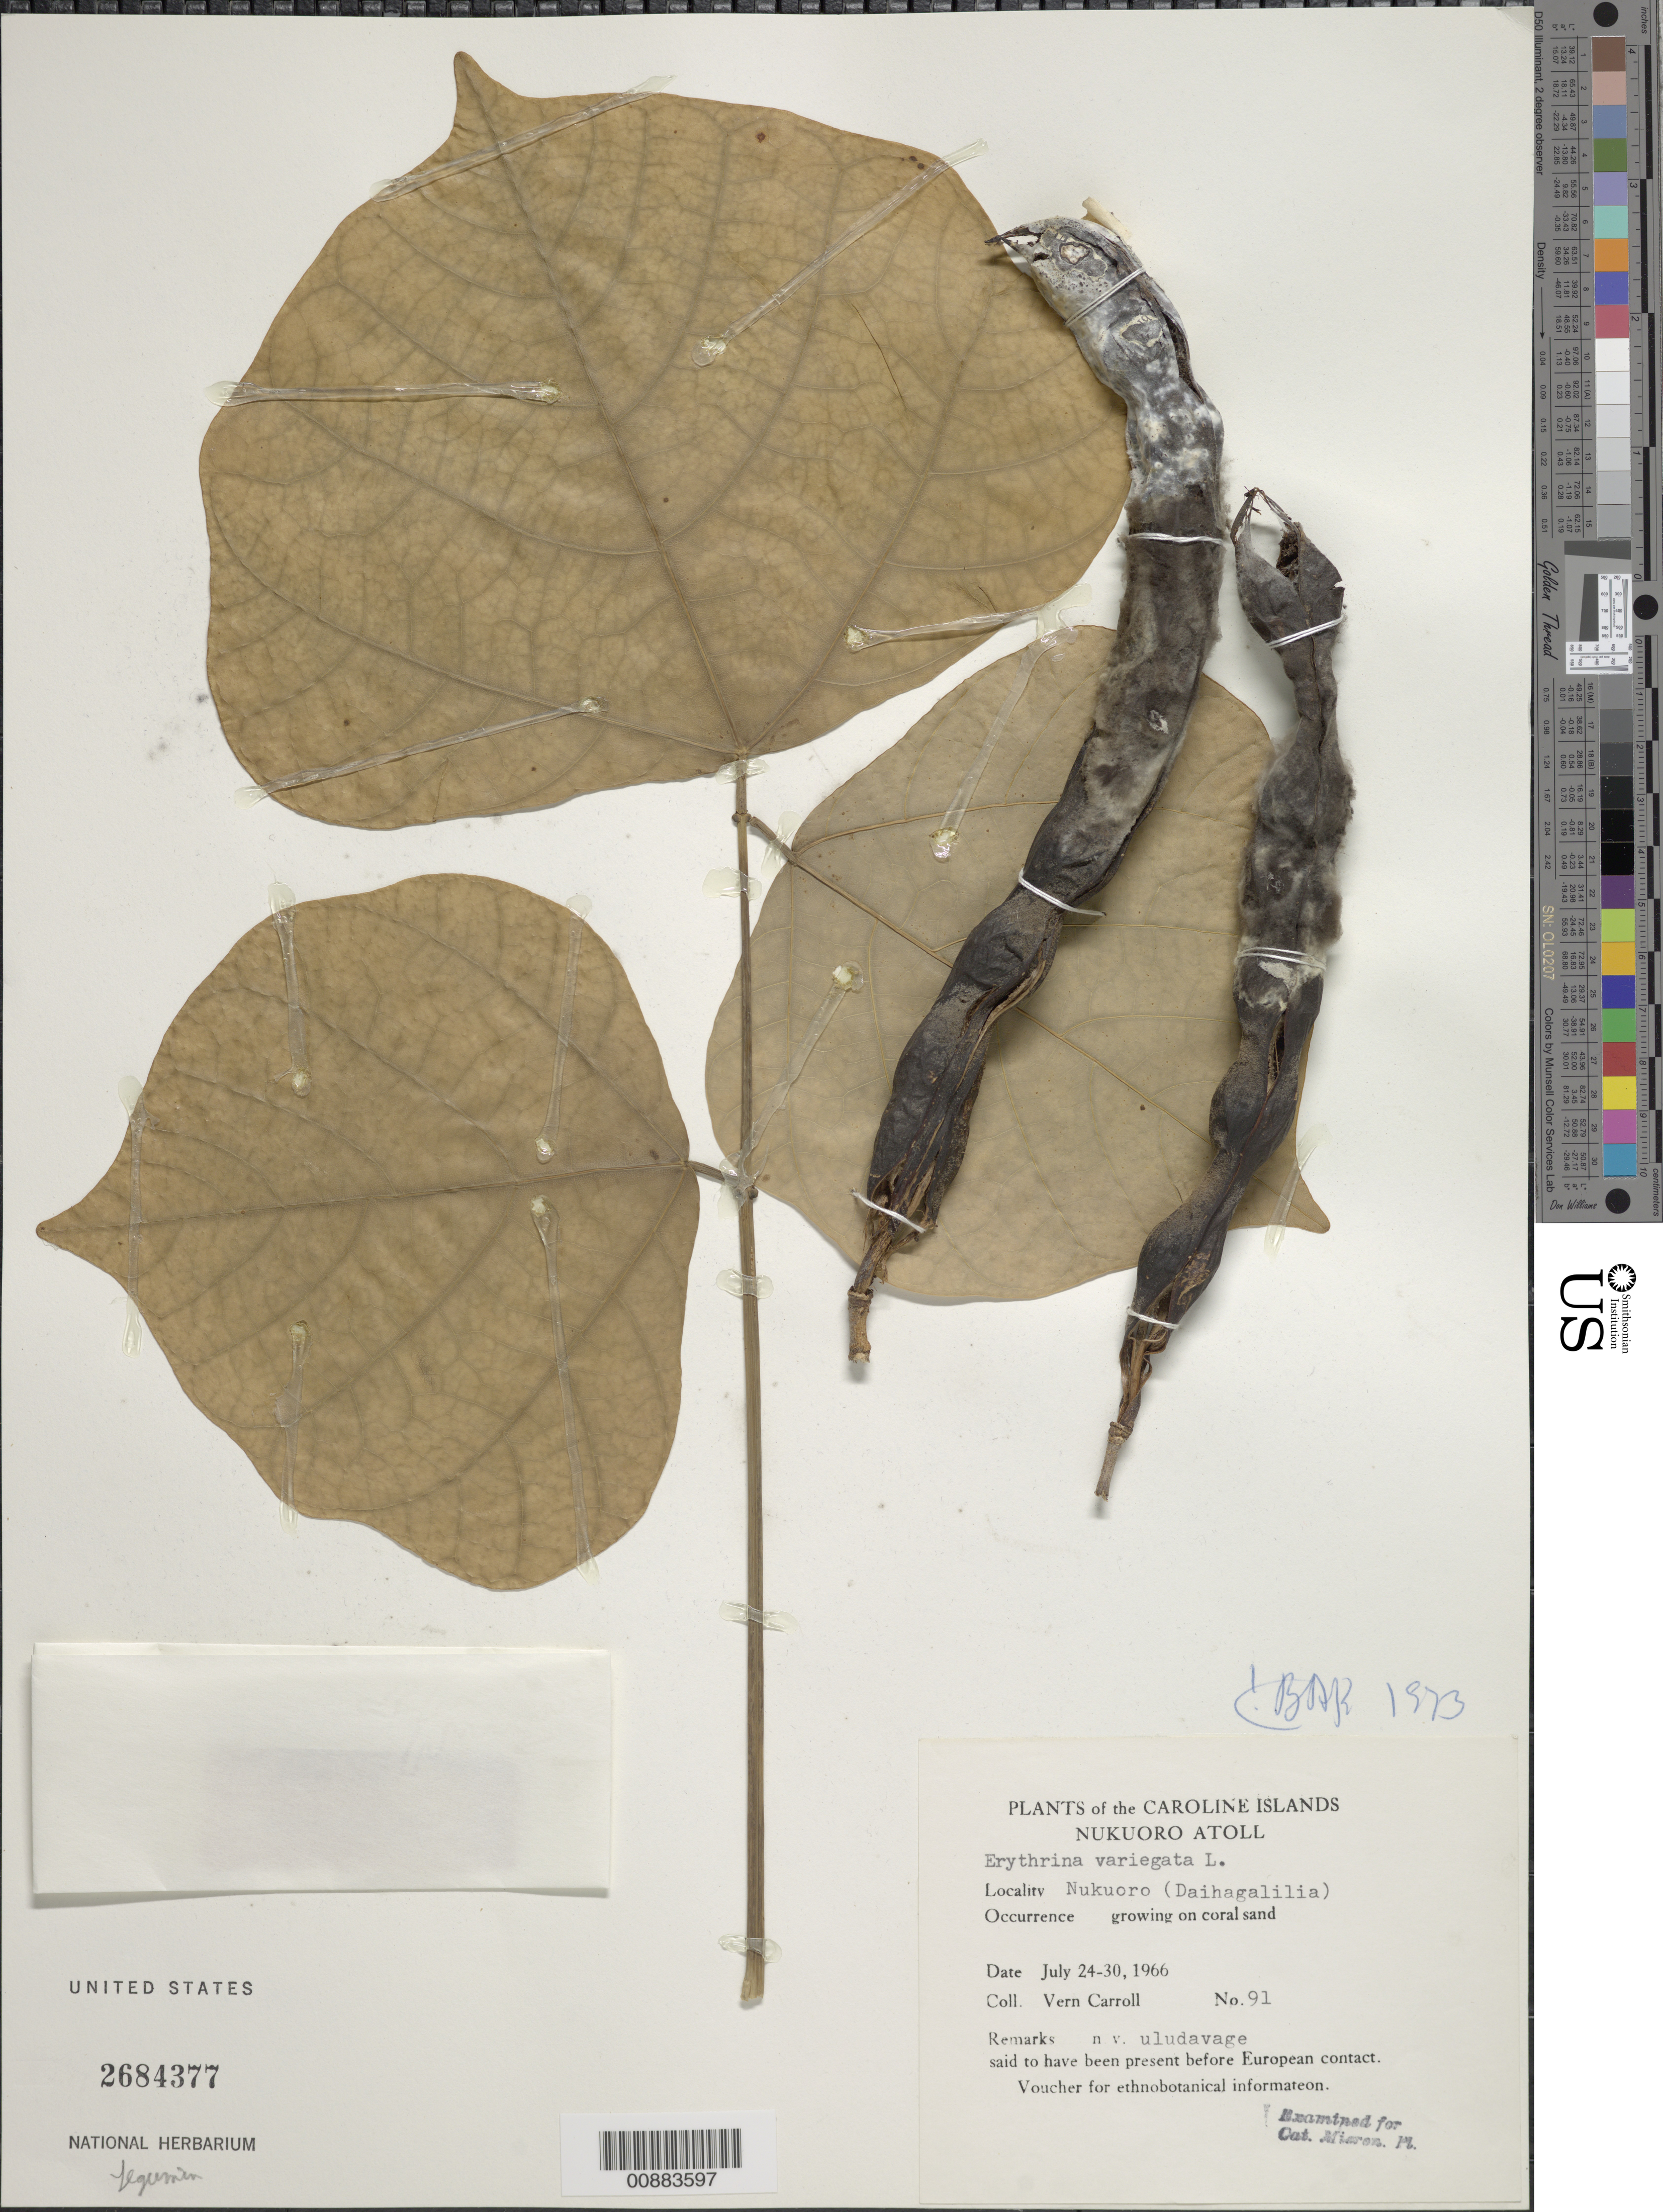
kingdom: Plantae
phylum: Tracheophyta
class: Magnoliopsida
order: Fabales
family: Fabaceae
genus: Erythrina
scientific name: Erythrina variegata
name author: L.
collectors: V. Carroll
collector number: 91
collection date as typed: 24 Jul 1966 to 30 Jul 1966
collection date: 1966-07-24/1966-07-30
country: Micronesia, Federated States of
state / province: Pohnpei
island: Nukuoro Atoll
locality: Daihagalilia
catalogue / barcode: US 2684377